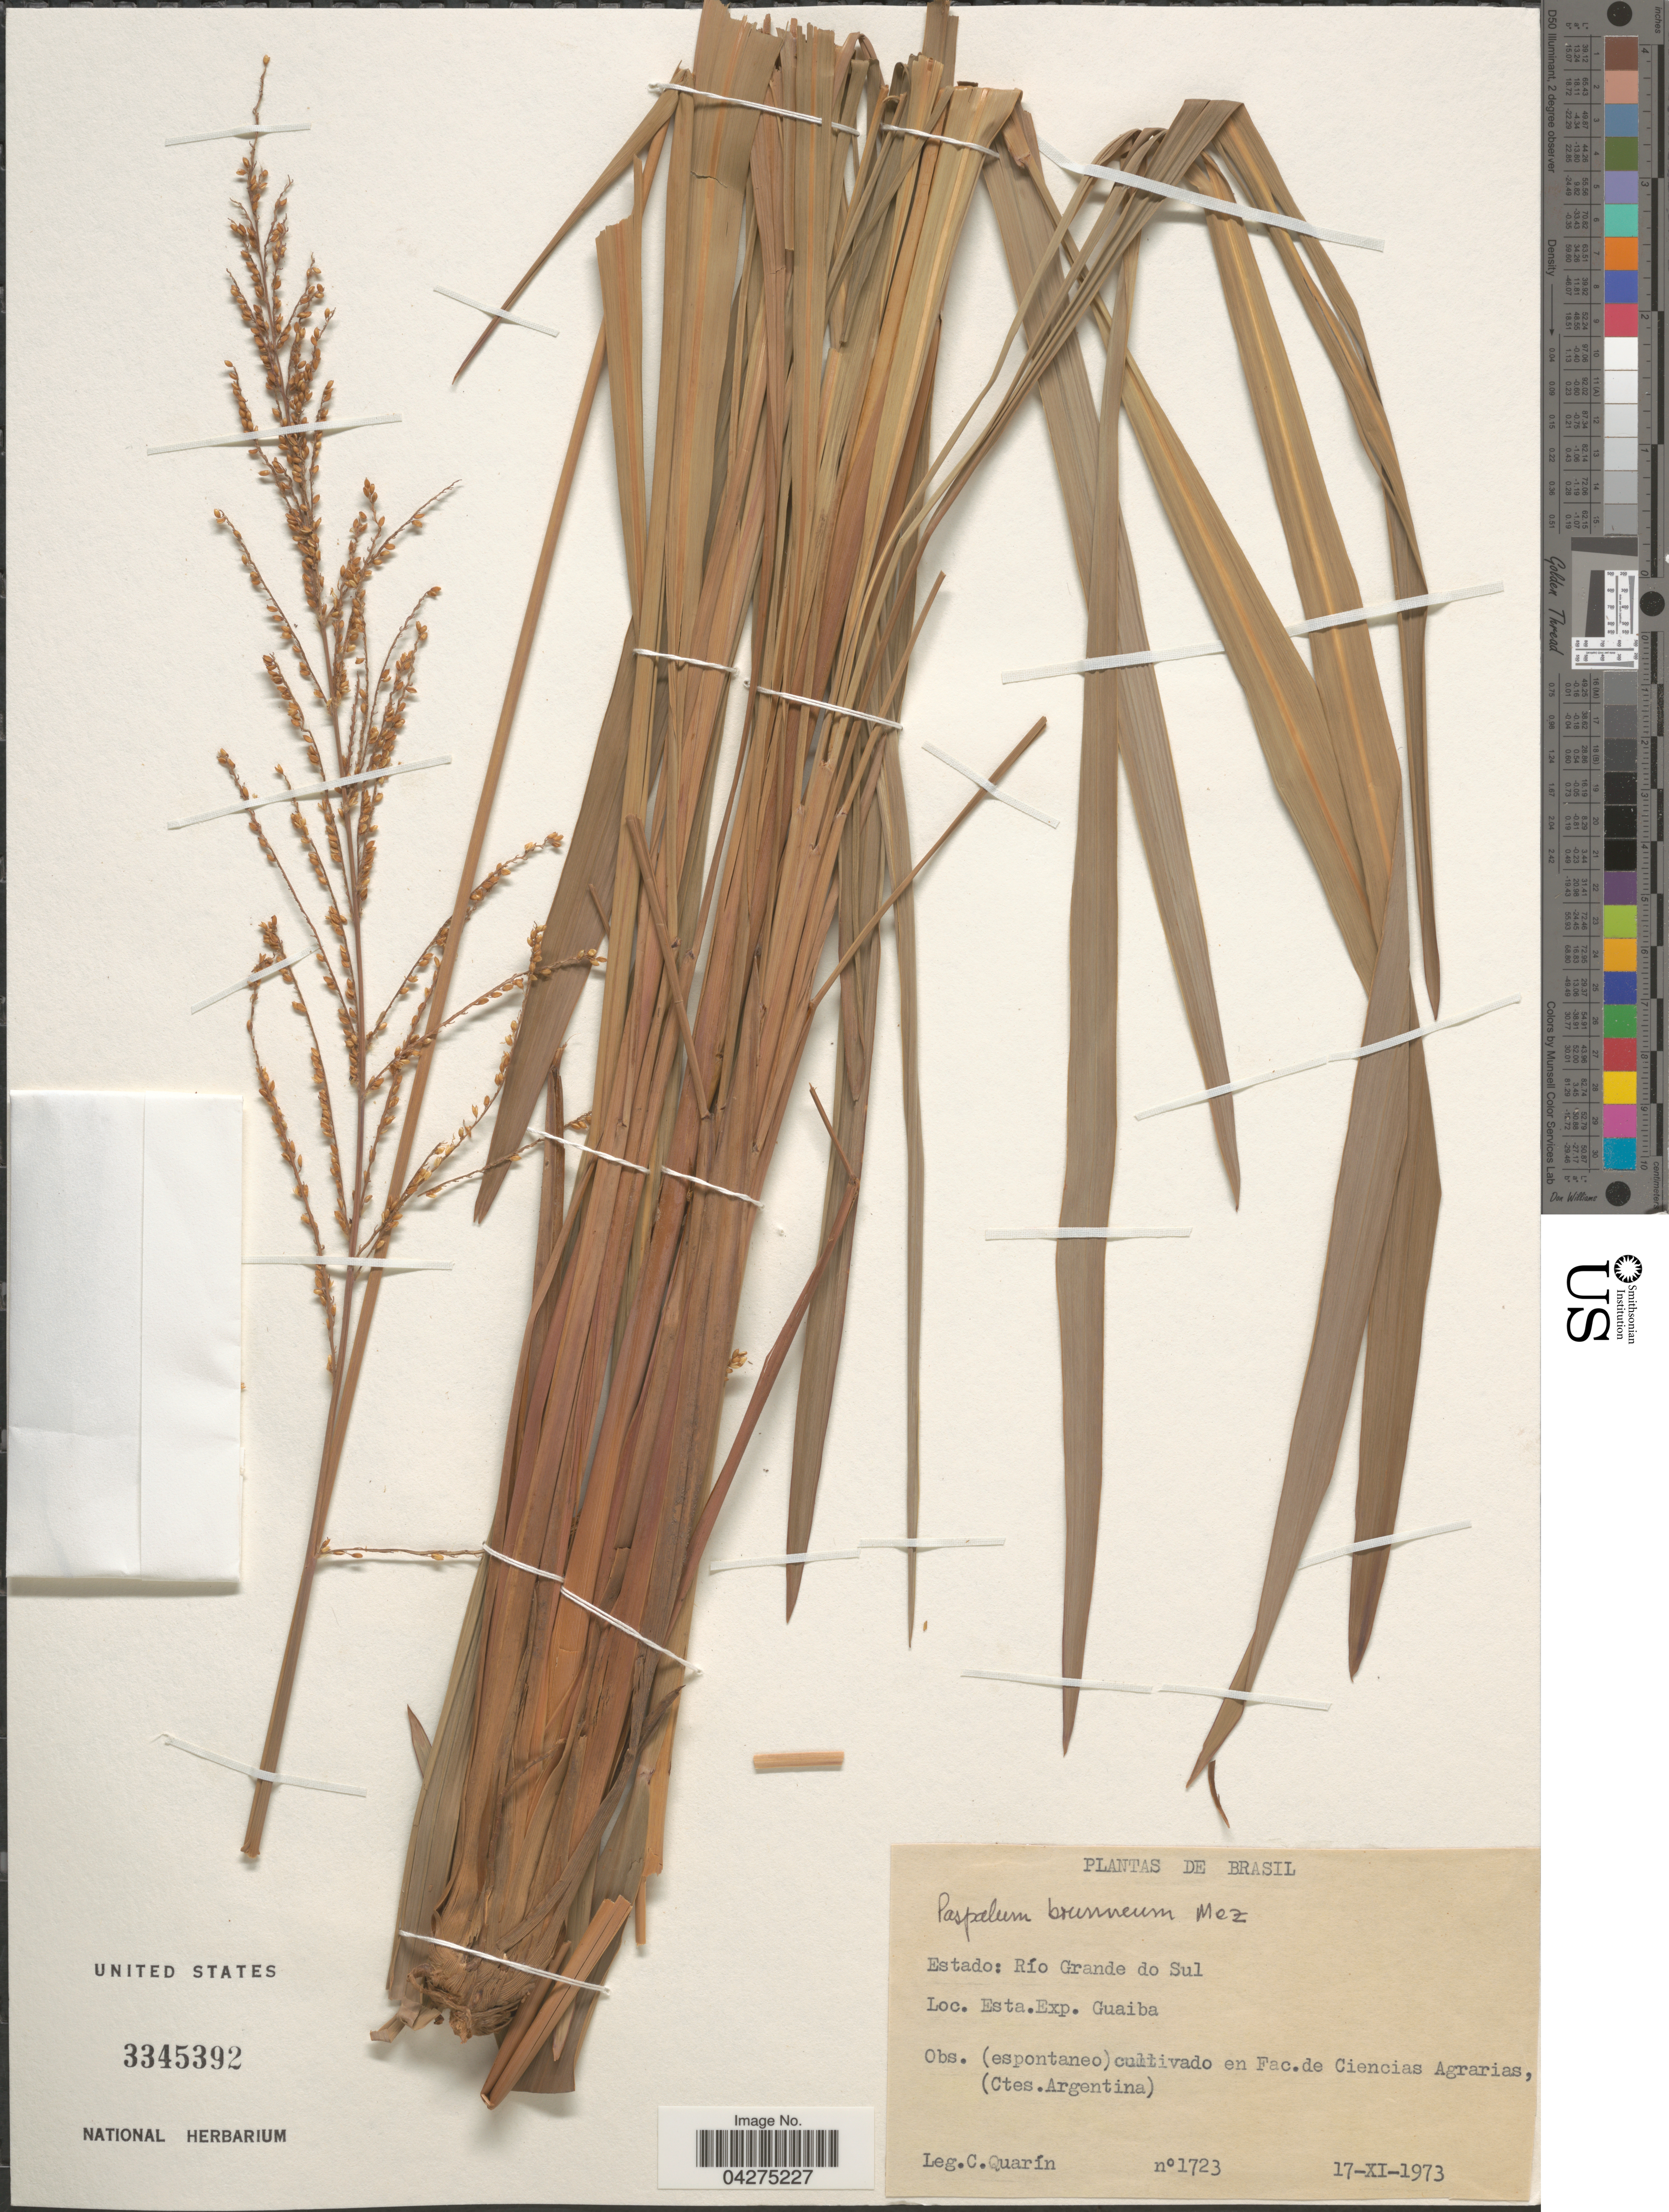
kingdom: Plantae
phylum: Tracheophyta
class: Liliopsida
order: Poales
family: Poaceae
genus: Paspalum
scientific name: Paspalum quarinii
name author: Morrone & Zuloaga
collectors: C. Quarin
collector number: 1723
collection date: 1973-11-17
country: Argentina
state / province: Corrientes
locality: (Espontaneo) cultivado on Fac. de Ciencias Agrarias, (Ctes. Argentina).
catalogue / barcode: US 3345392